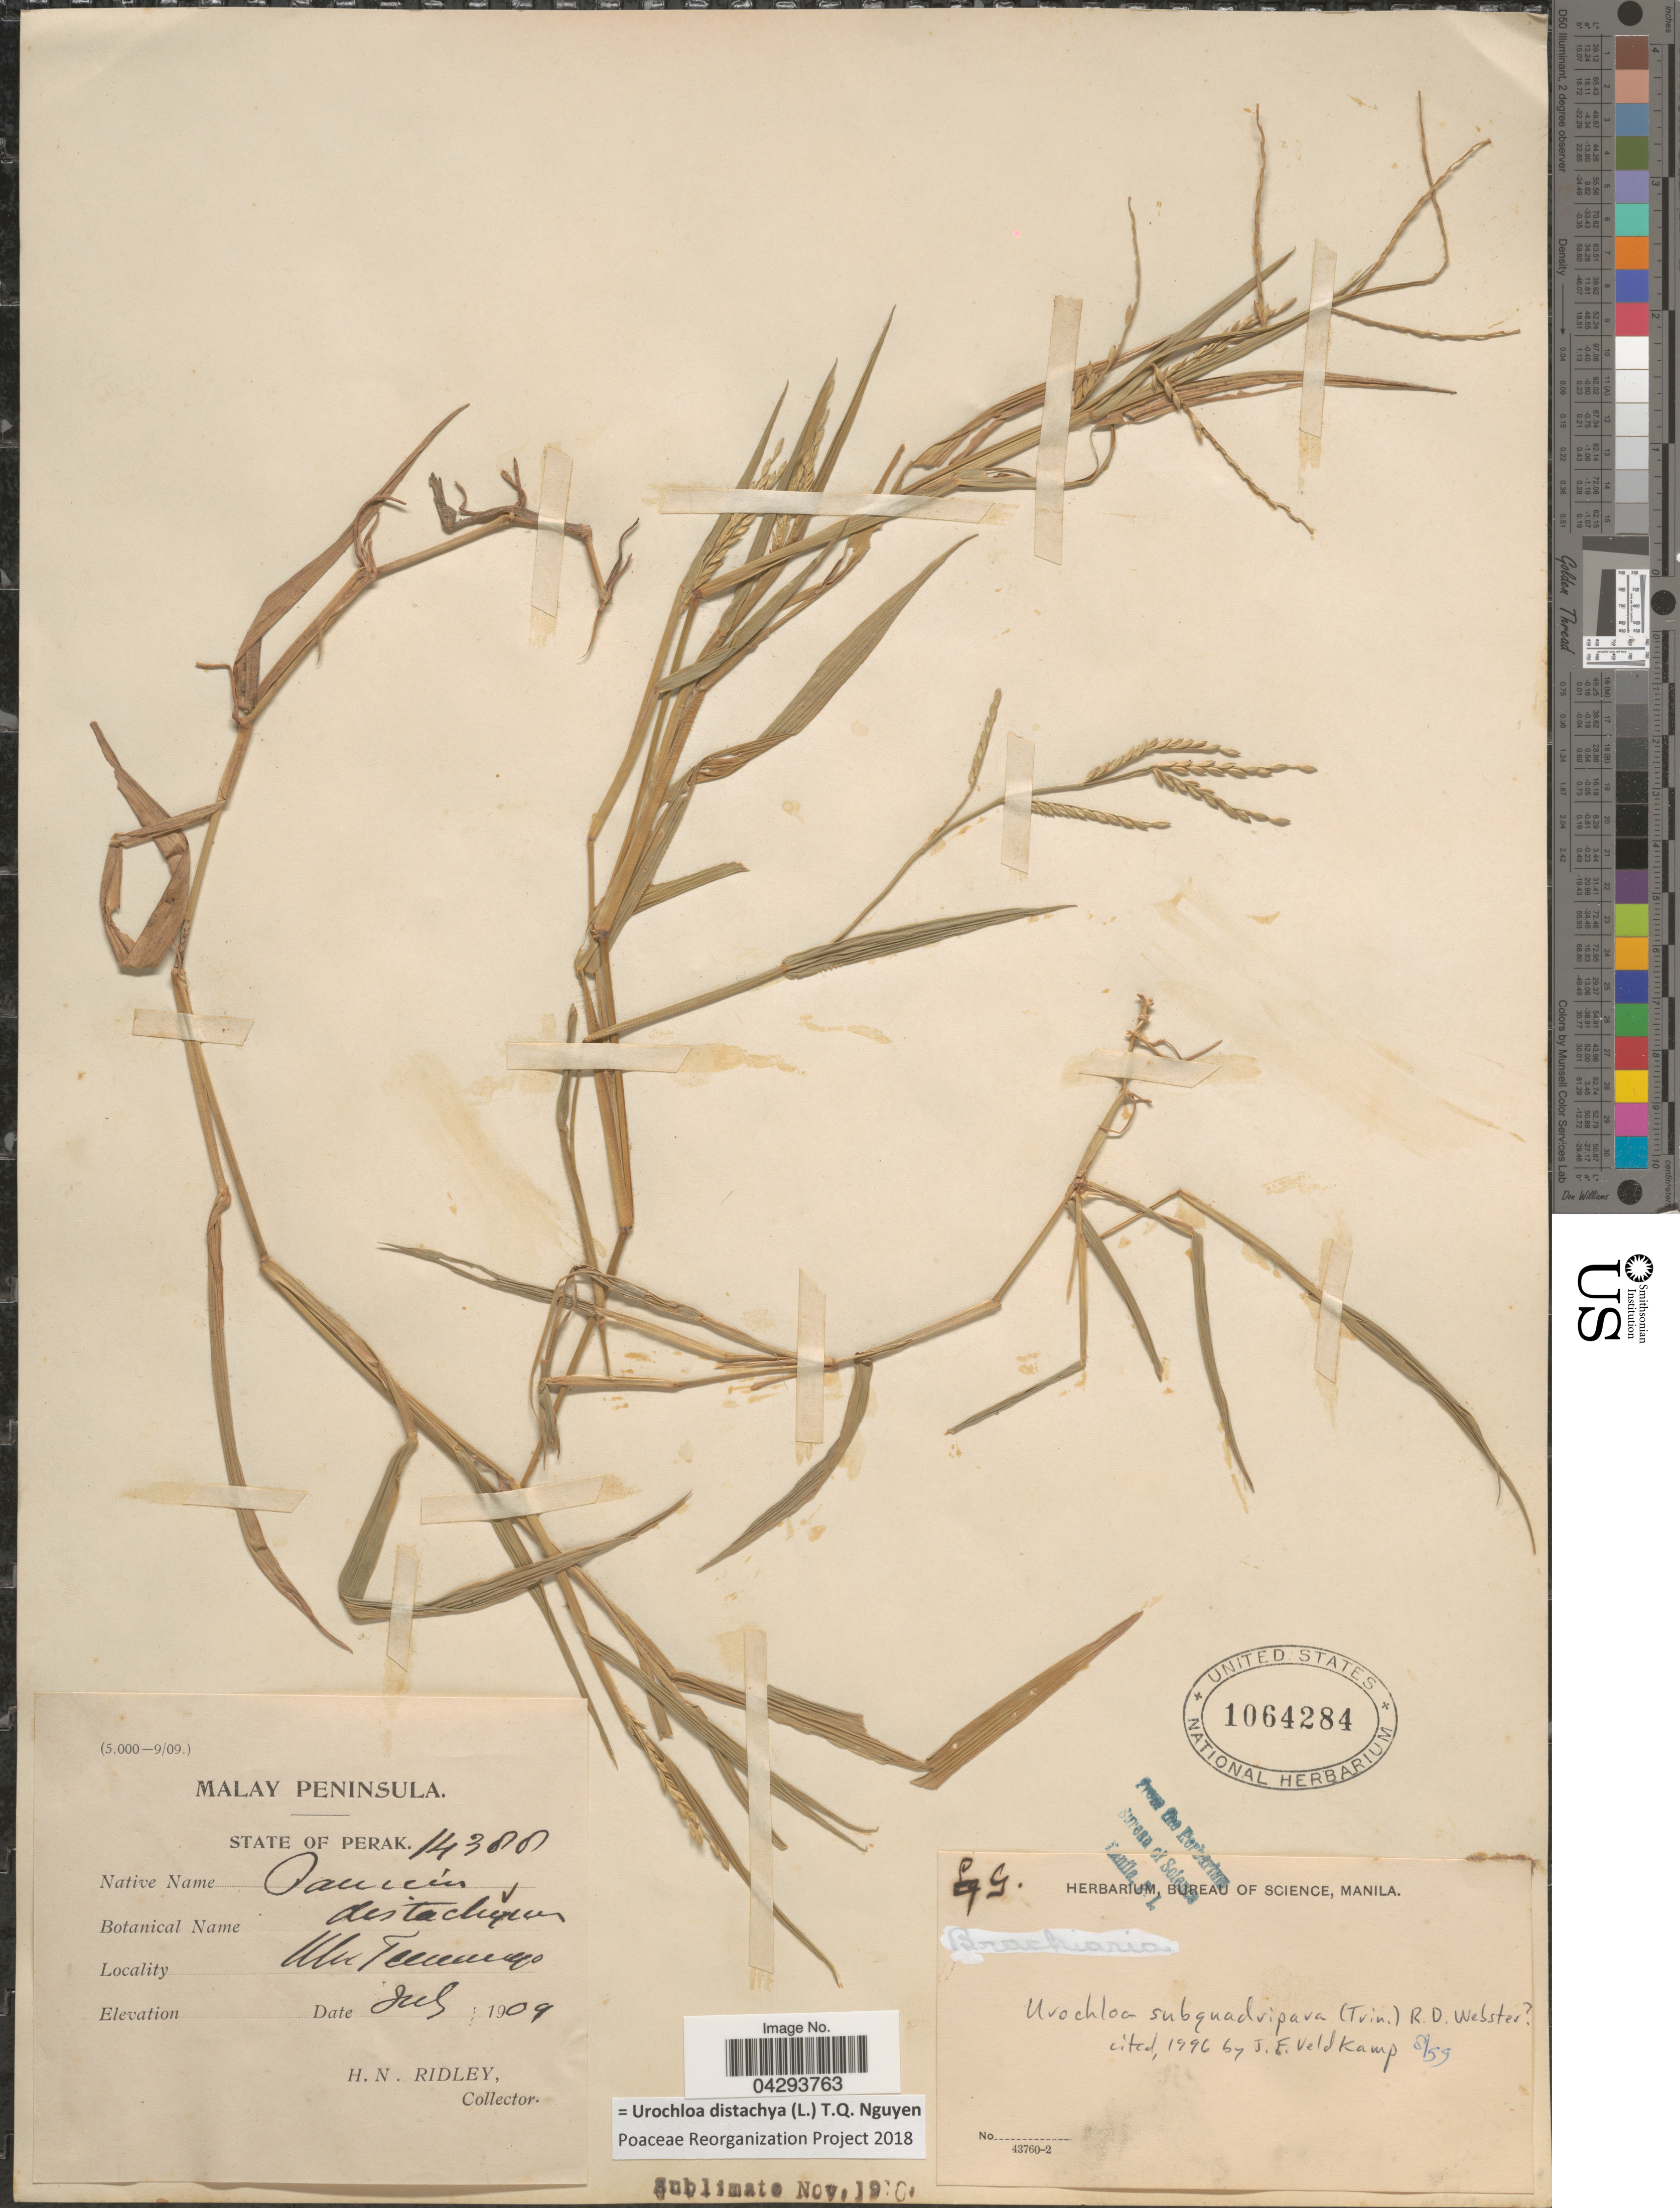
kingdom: Plantae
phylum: Tracheophyta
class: Liliopsida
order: Poales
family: Poaceae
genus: Urochloa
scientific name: Urochloa distachya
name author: (L.) T.Q. Nguyen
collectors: H. N. Ridley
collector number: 14388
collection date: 1909-07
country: Malaysia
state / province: Perak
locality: Malay Peninsula. Ulu [illegible text]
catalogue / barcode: US 1064284